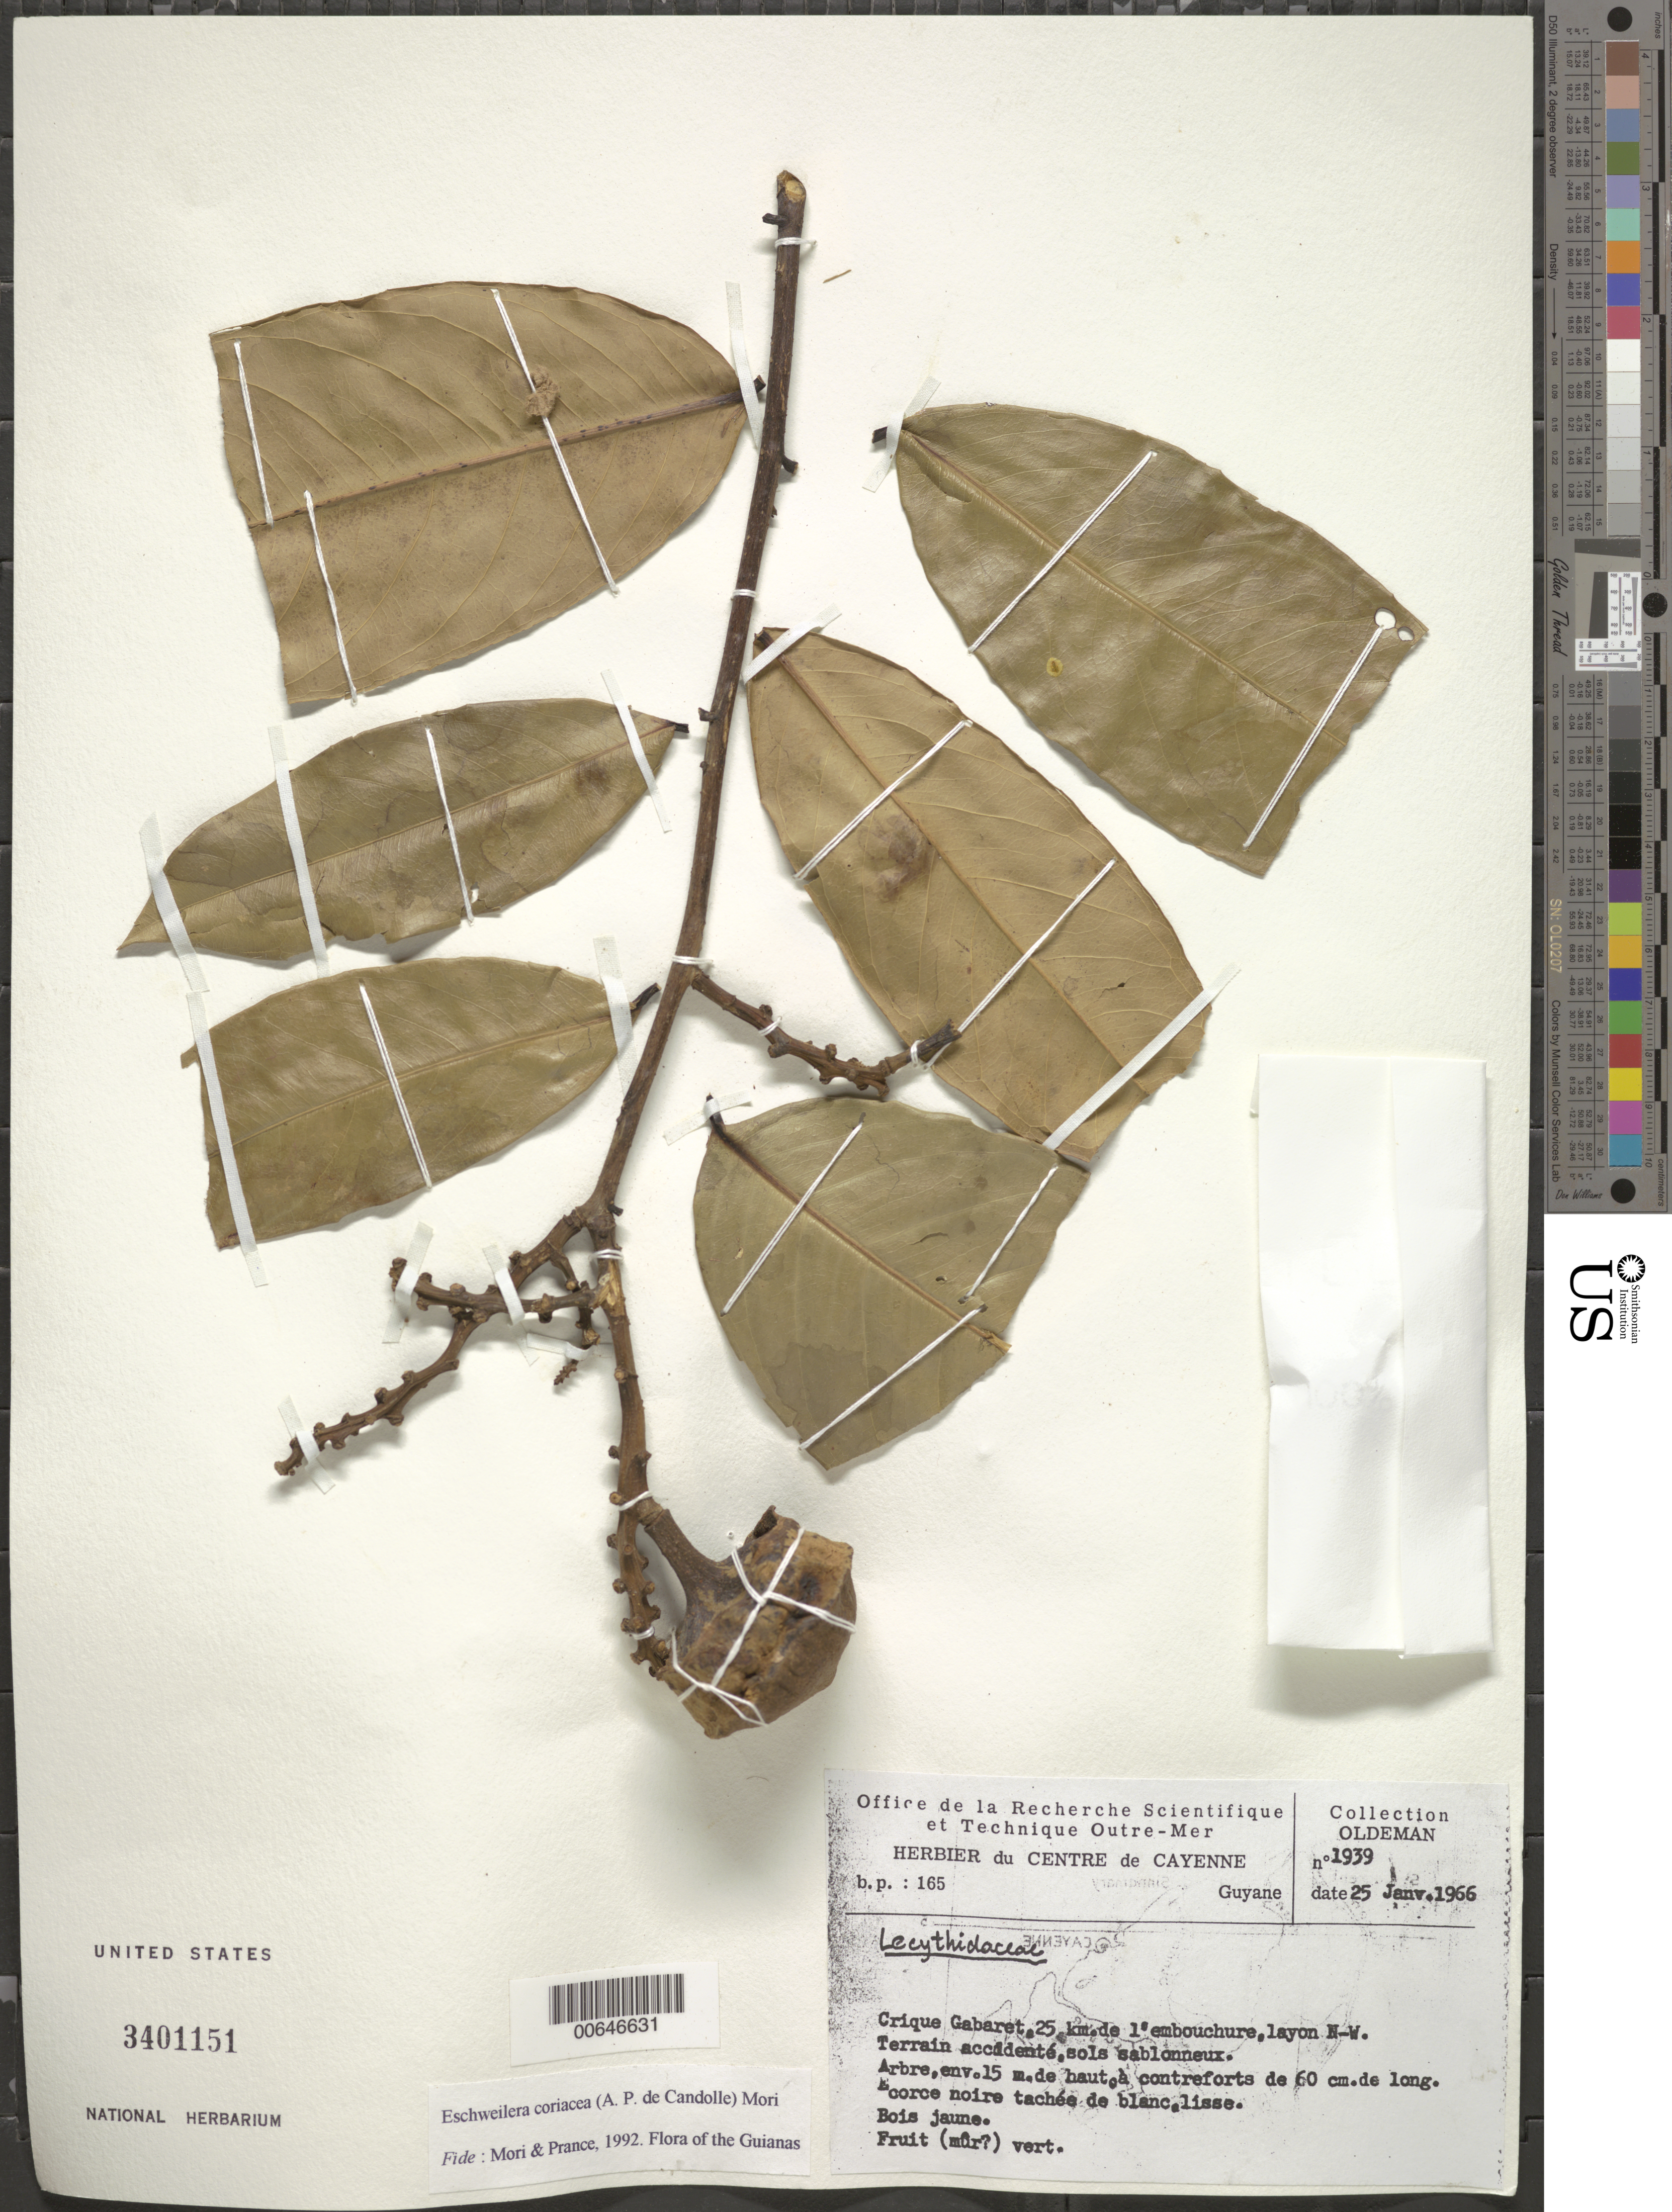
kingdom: Plantae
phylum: Tracheophyta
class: Magnoliopsida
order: Ericales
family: Lecythidaceae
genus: Eschweilera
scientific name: Eschweilera coriacea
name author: (DC.) S.A. Mori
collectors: R. Oldeman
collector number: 1939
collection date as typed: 25-Jan-66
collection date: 1966-01-25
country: French Guiana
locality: Crique Gabaret, 25 km de l'embouchure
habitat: Uneven ground, sandy soil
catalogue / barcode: US 3401151